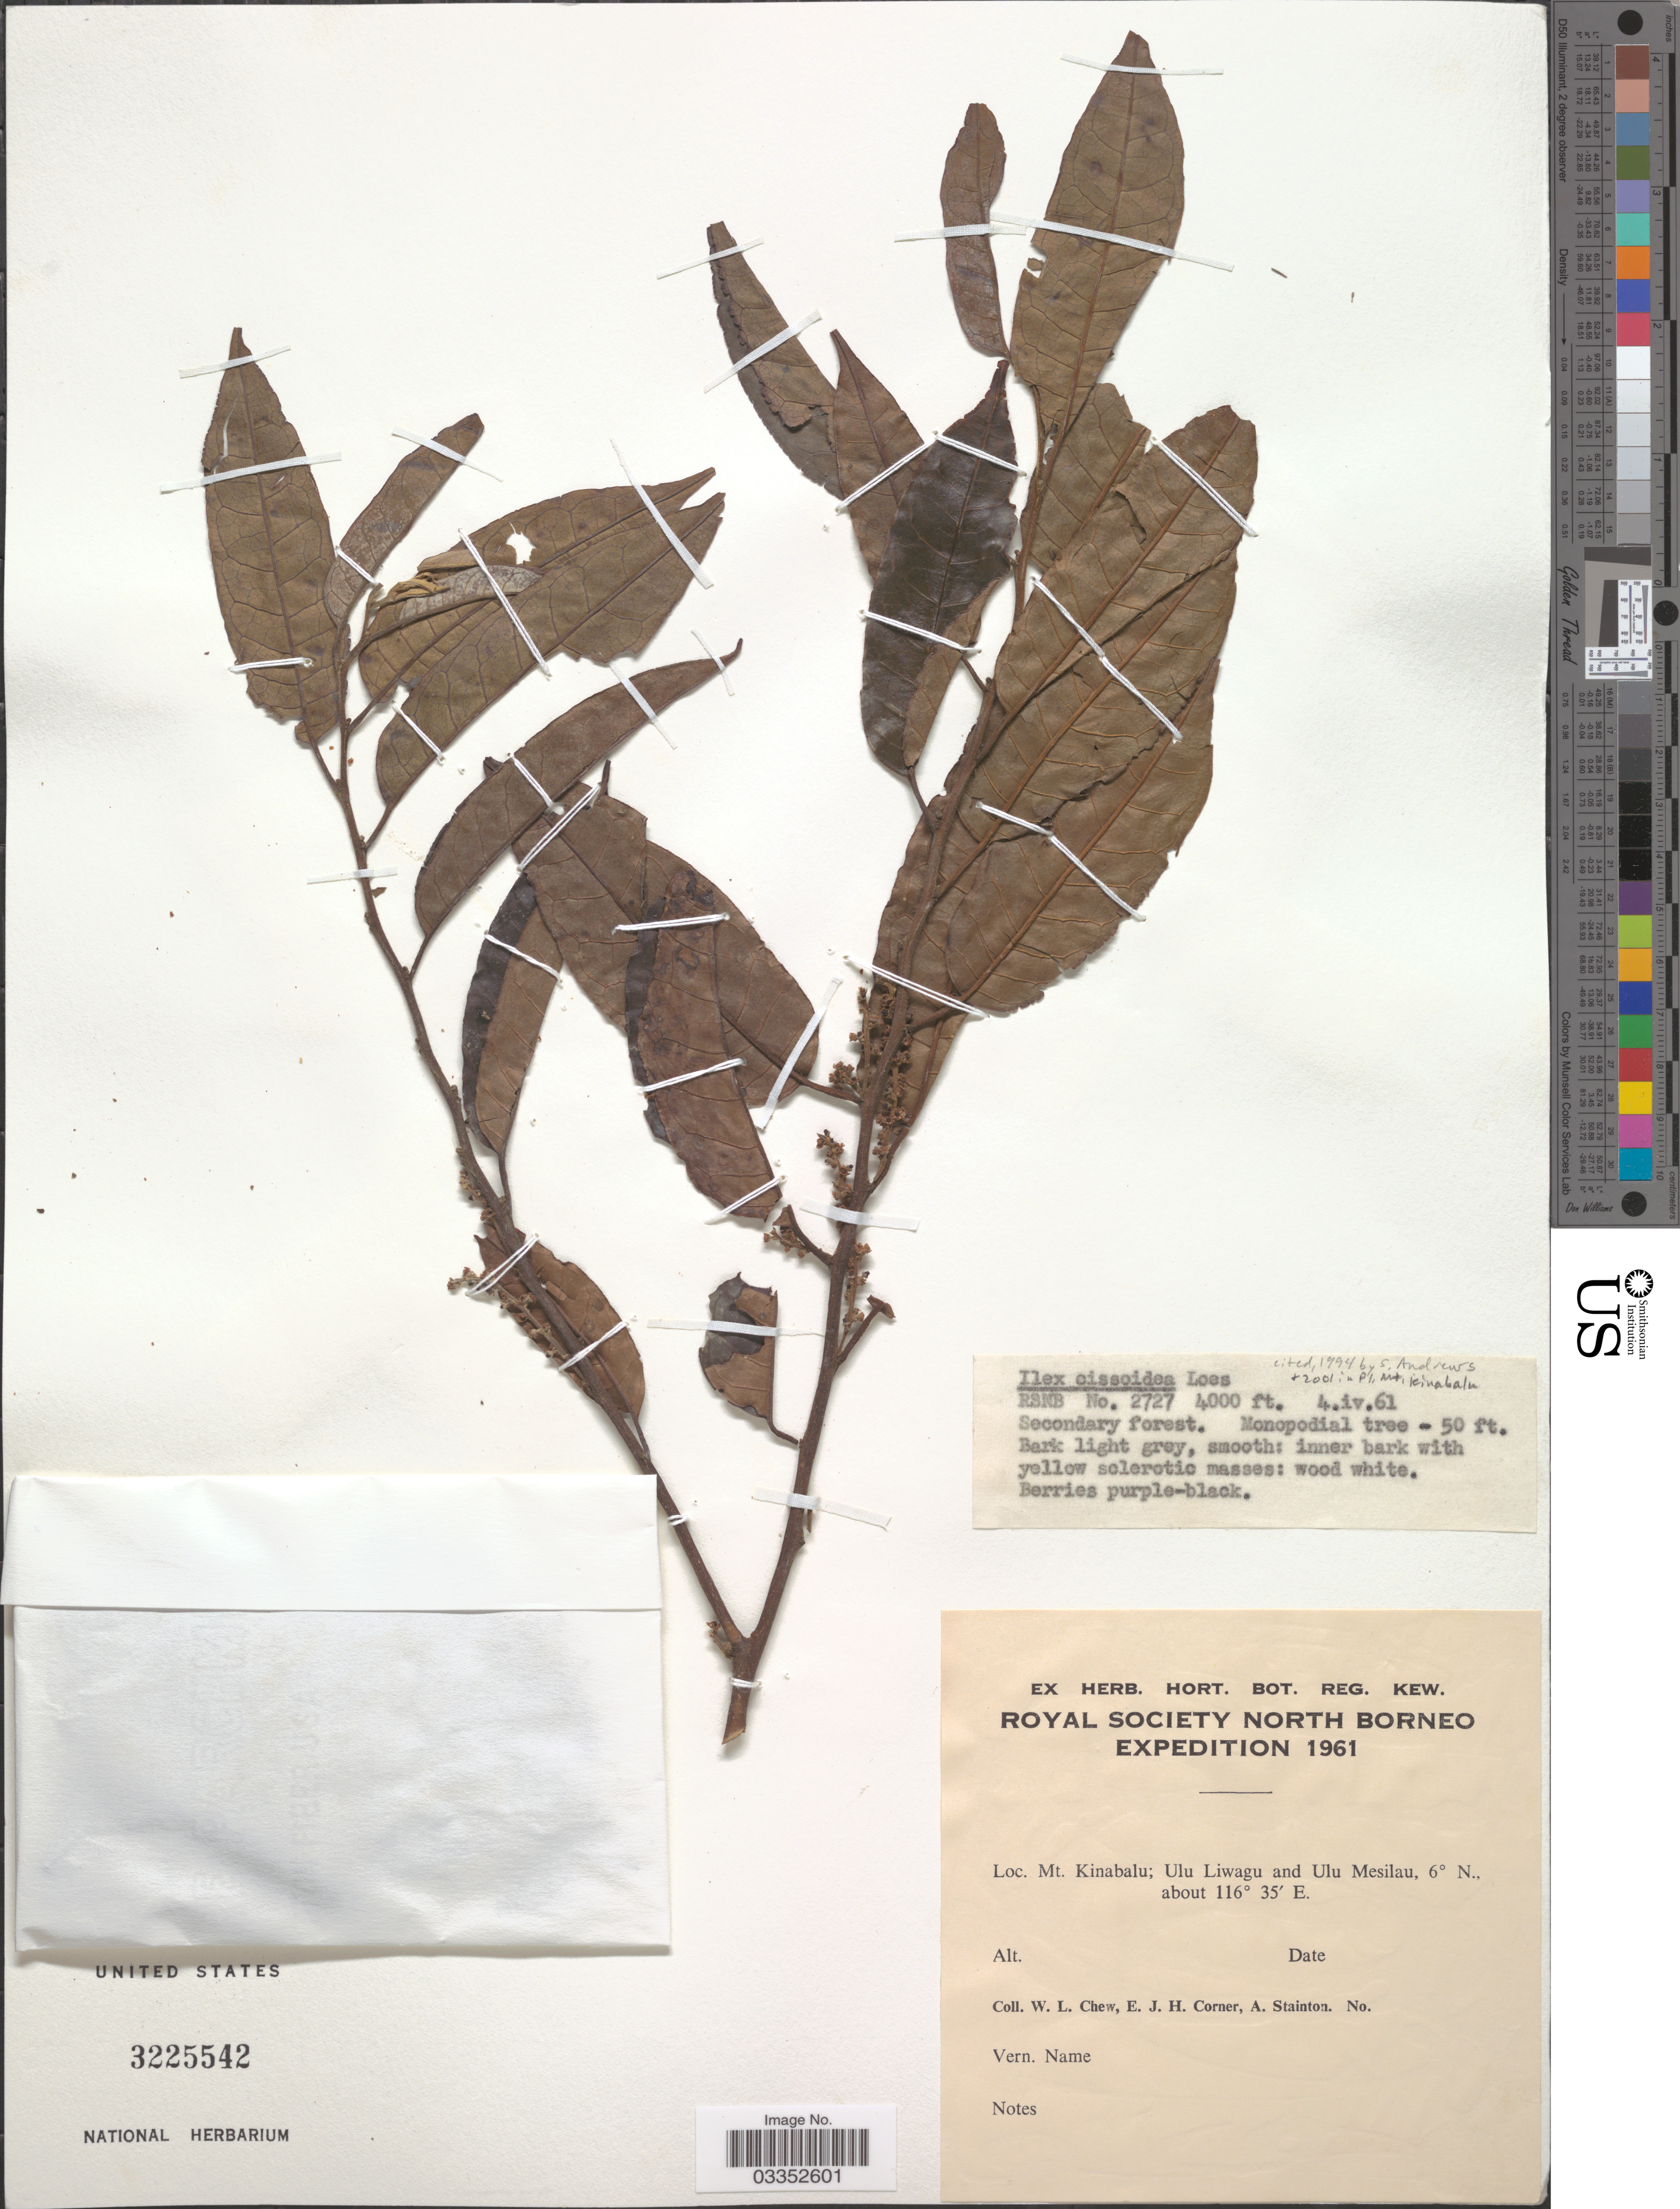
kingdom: Plantae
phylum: Tracheophyta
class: Magnoliopsida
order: Aquifoliales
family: Aquifoliaceae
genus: Ilex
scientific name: Ilex cissoides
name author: Loes.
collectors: W. Chew, E. Corner & A. Stainton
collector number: RSNB? 2727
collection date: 1961-04-04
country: Malaysia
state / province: Sabah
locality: Mt. Kinabalu; Ulu Liwagu and Ulu Mesilau.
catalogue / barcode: US 3225542